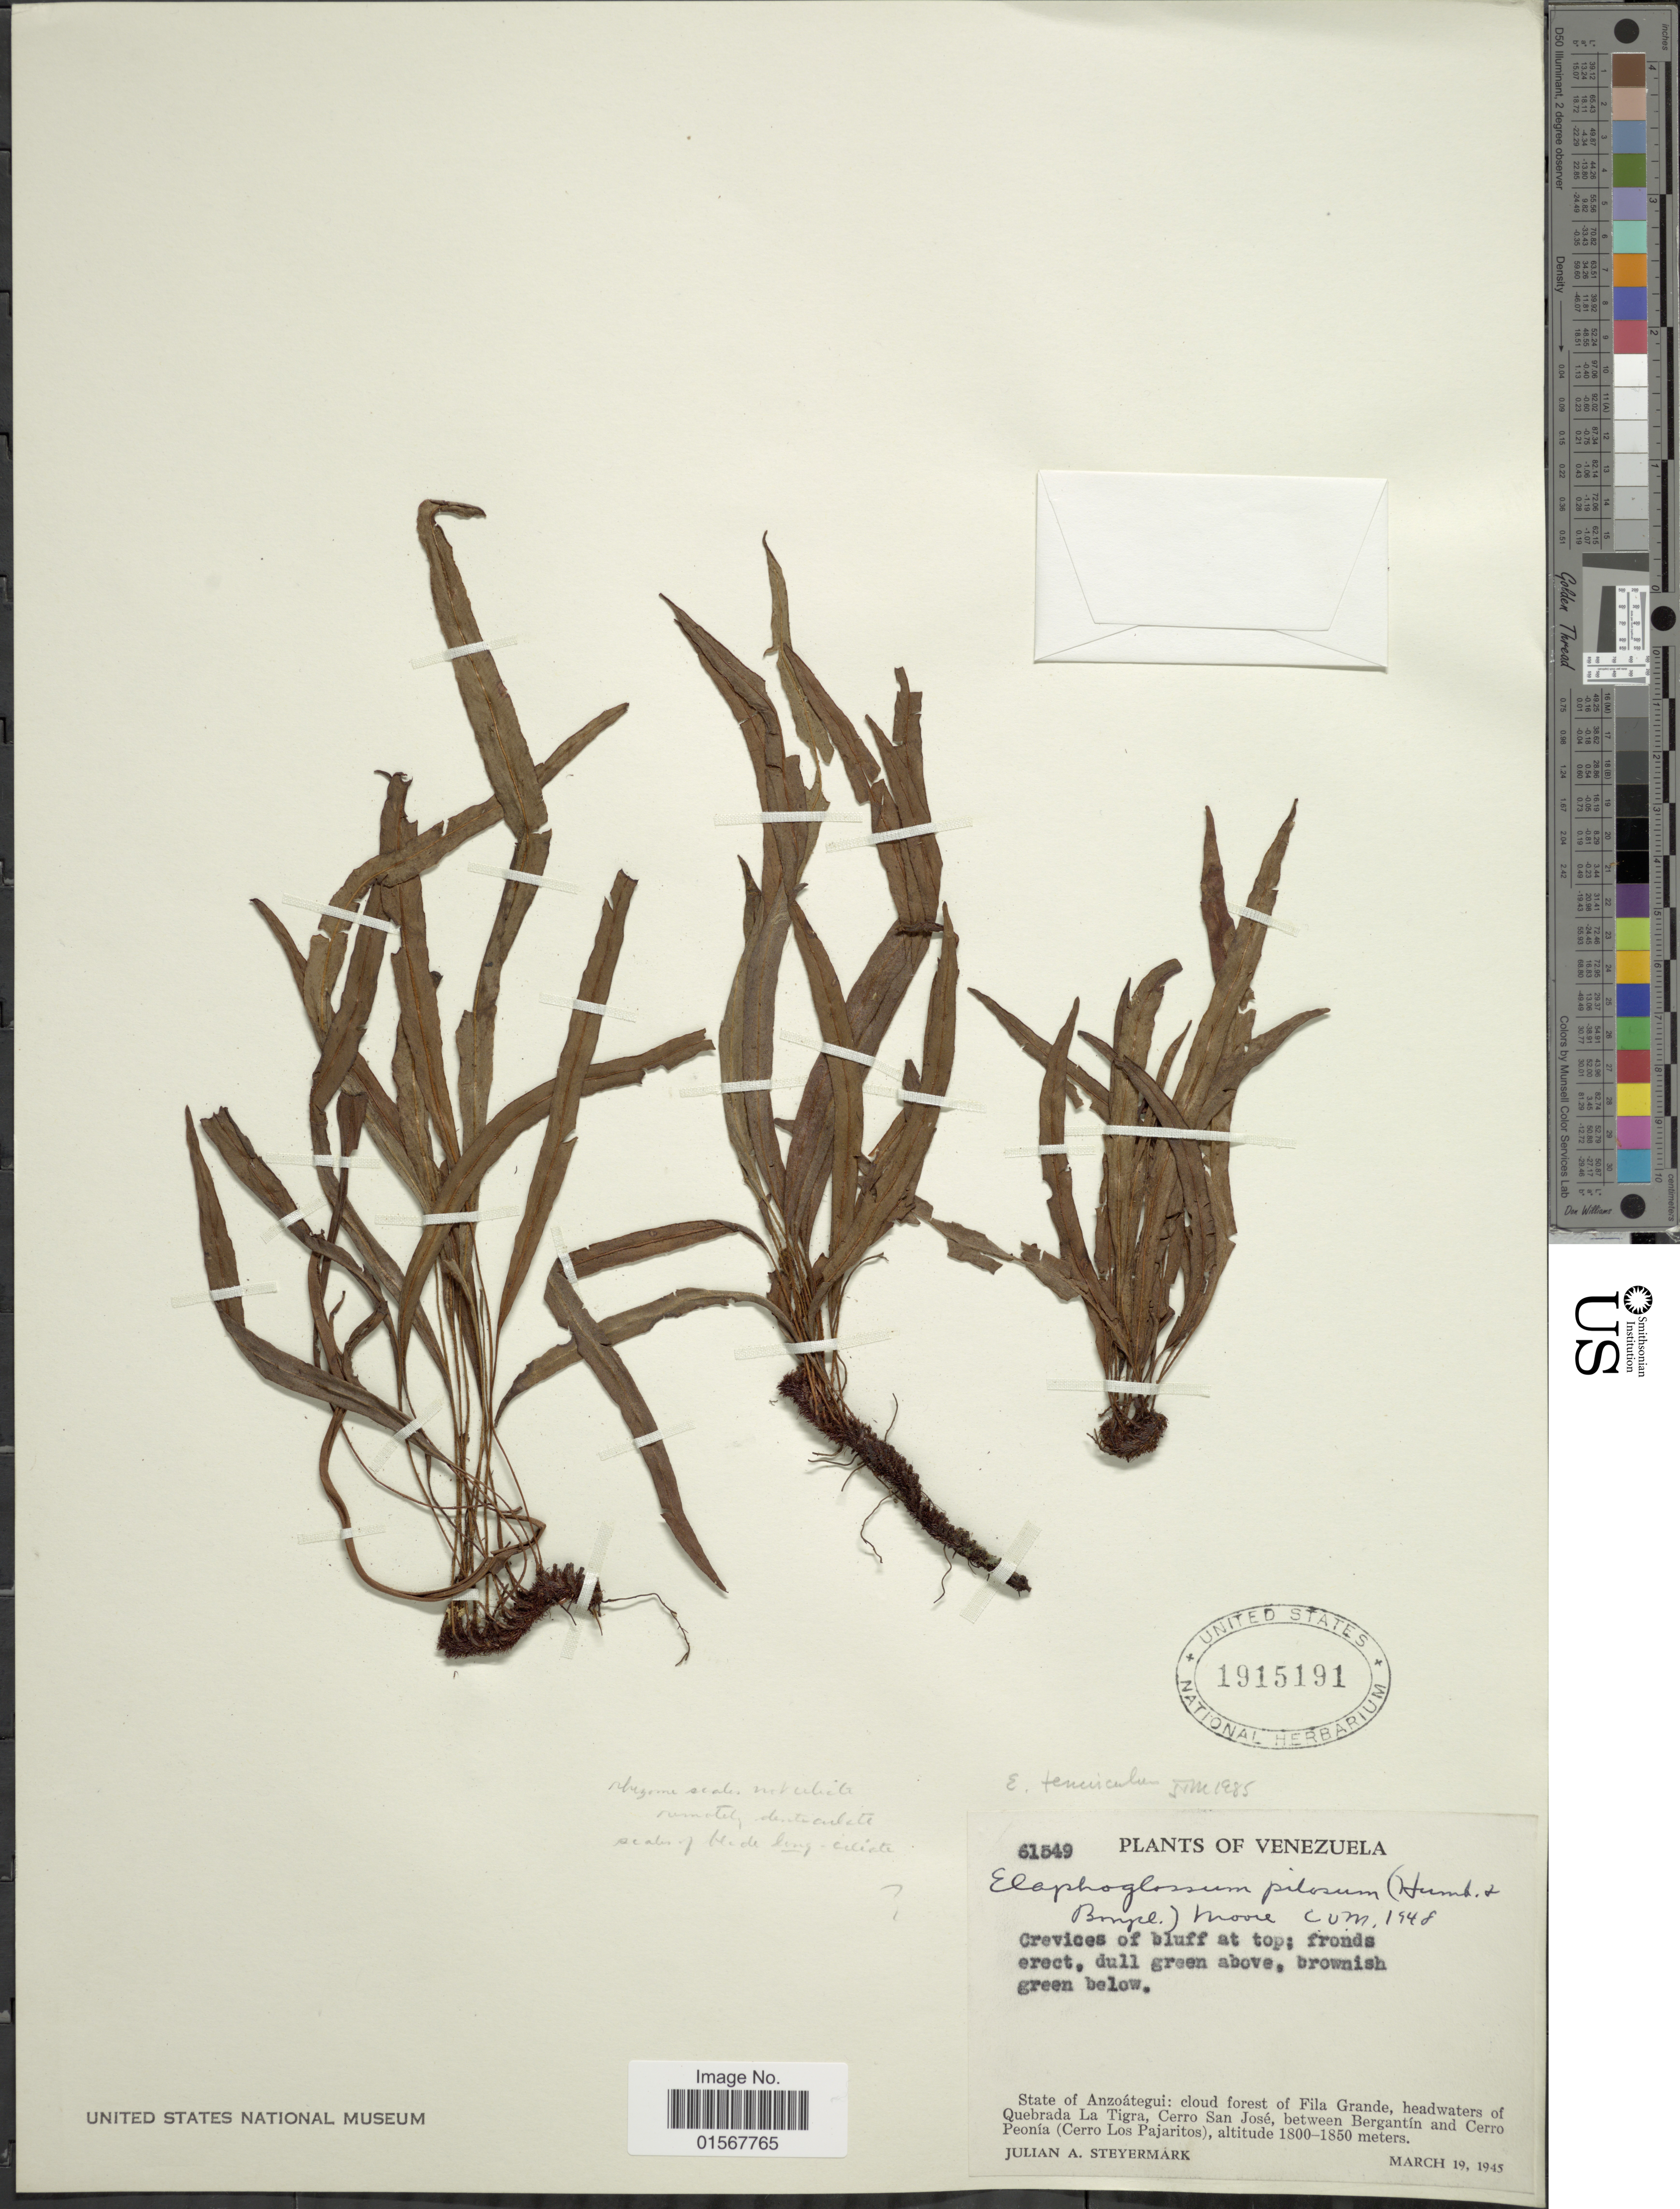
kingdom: Plantae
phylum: Tracheophyta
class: Polypodiopsida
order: Polypodiales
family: Dryopteridaceae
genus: Elaphoglossum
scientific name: Elaphoglossum tenuiculum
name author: (Fée) Baker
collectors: J. Steyermark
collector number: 61549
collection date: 1945-03-19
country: Venezuela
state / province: Anzoategui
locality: State of Anzoategui: cloud forest of Fila Grande, headwaters of Quebrada La Tigra, Cerro San Jose, between Bergantin and Cerro Peonia (Cerro Los Pajaritos)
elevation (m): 1800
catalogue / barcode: US 1915191